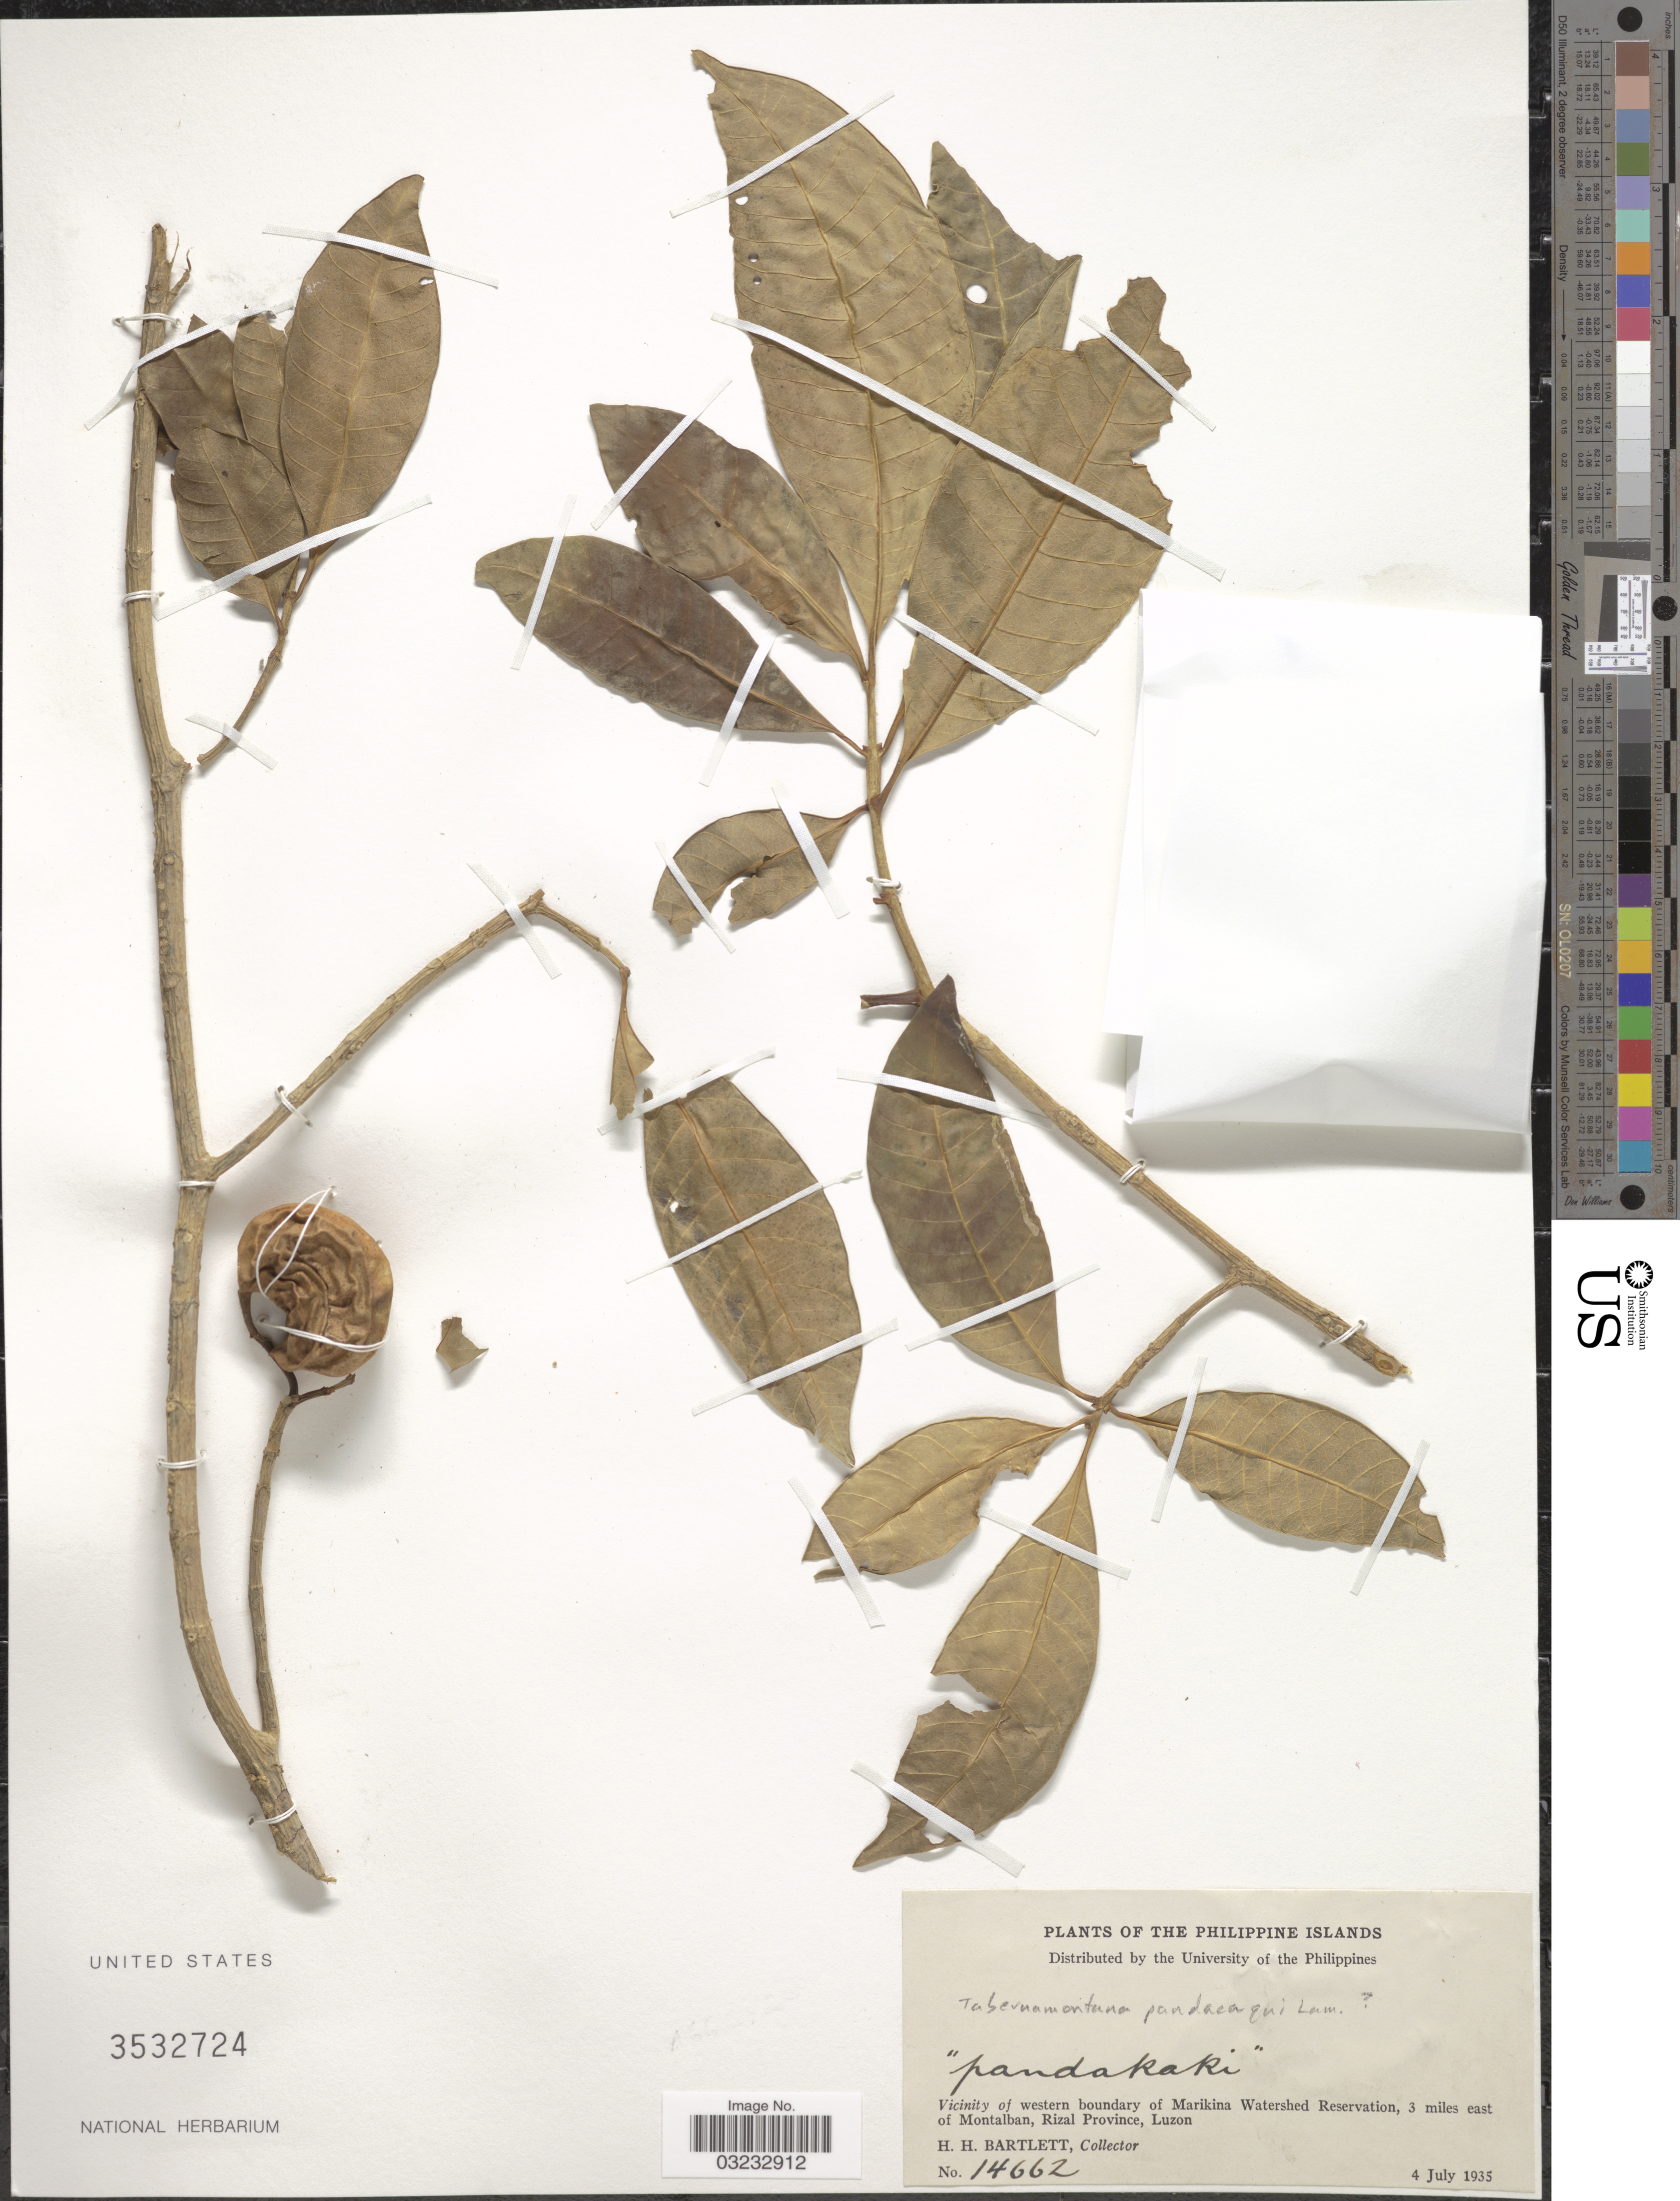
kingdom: Plantae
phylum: Tracheophyta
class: Magnoliopsida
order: Gentianales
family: Apocynaceae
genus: Tabernaemontana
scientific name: Tabernaemontana pandacaqui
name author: Poir.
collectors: H. H. Bartlett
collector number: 14662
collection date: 1935-07-04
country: Philippines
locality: Vicinity of western boundary of Marikina Watershed Reservation, 3 miles east of Montalbn, Rizal Province, Luzon.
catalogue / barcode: US 3532724